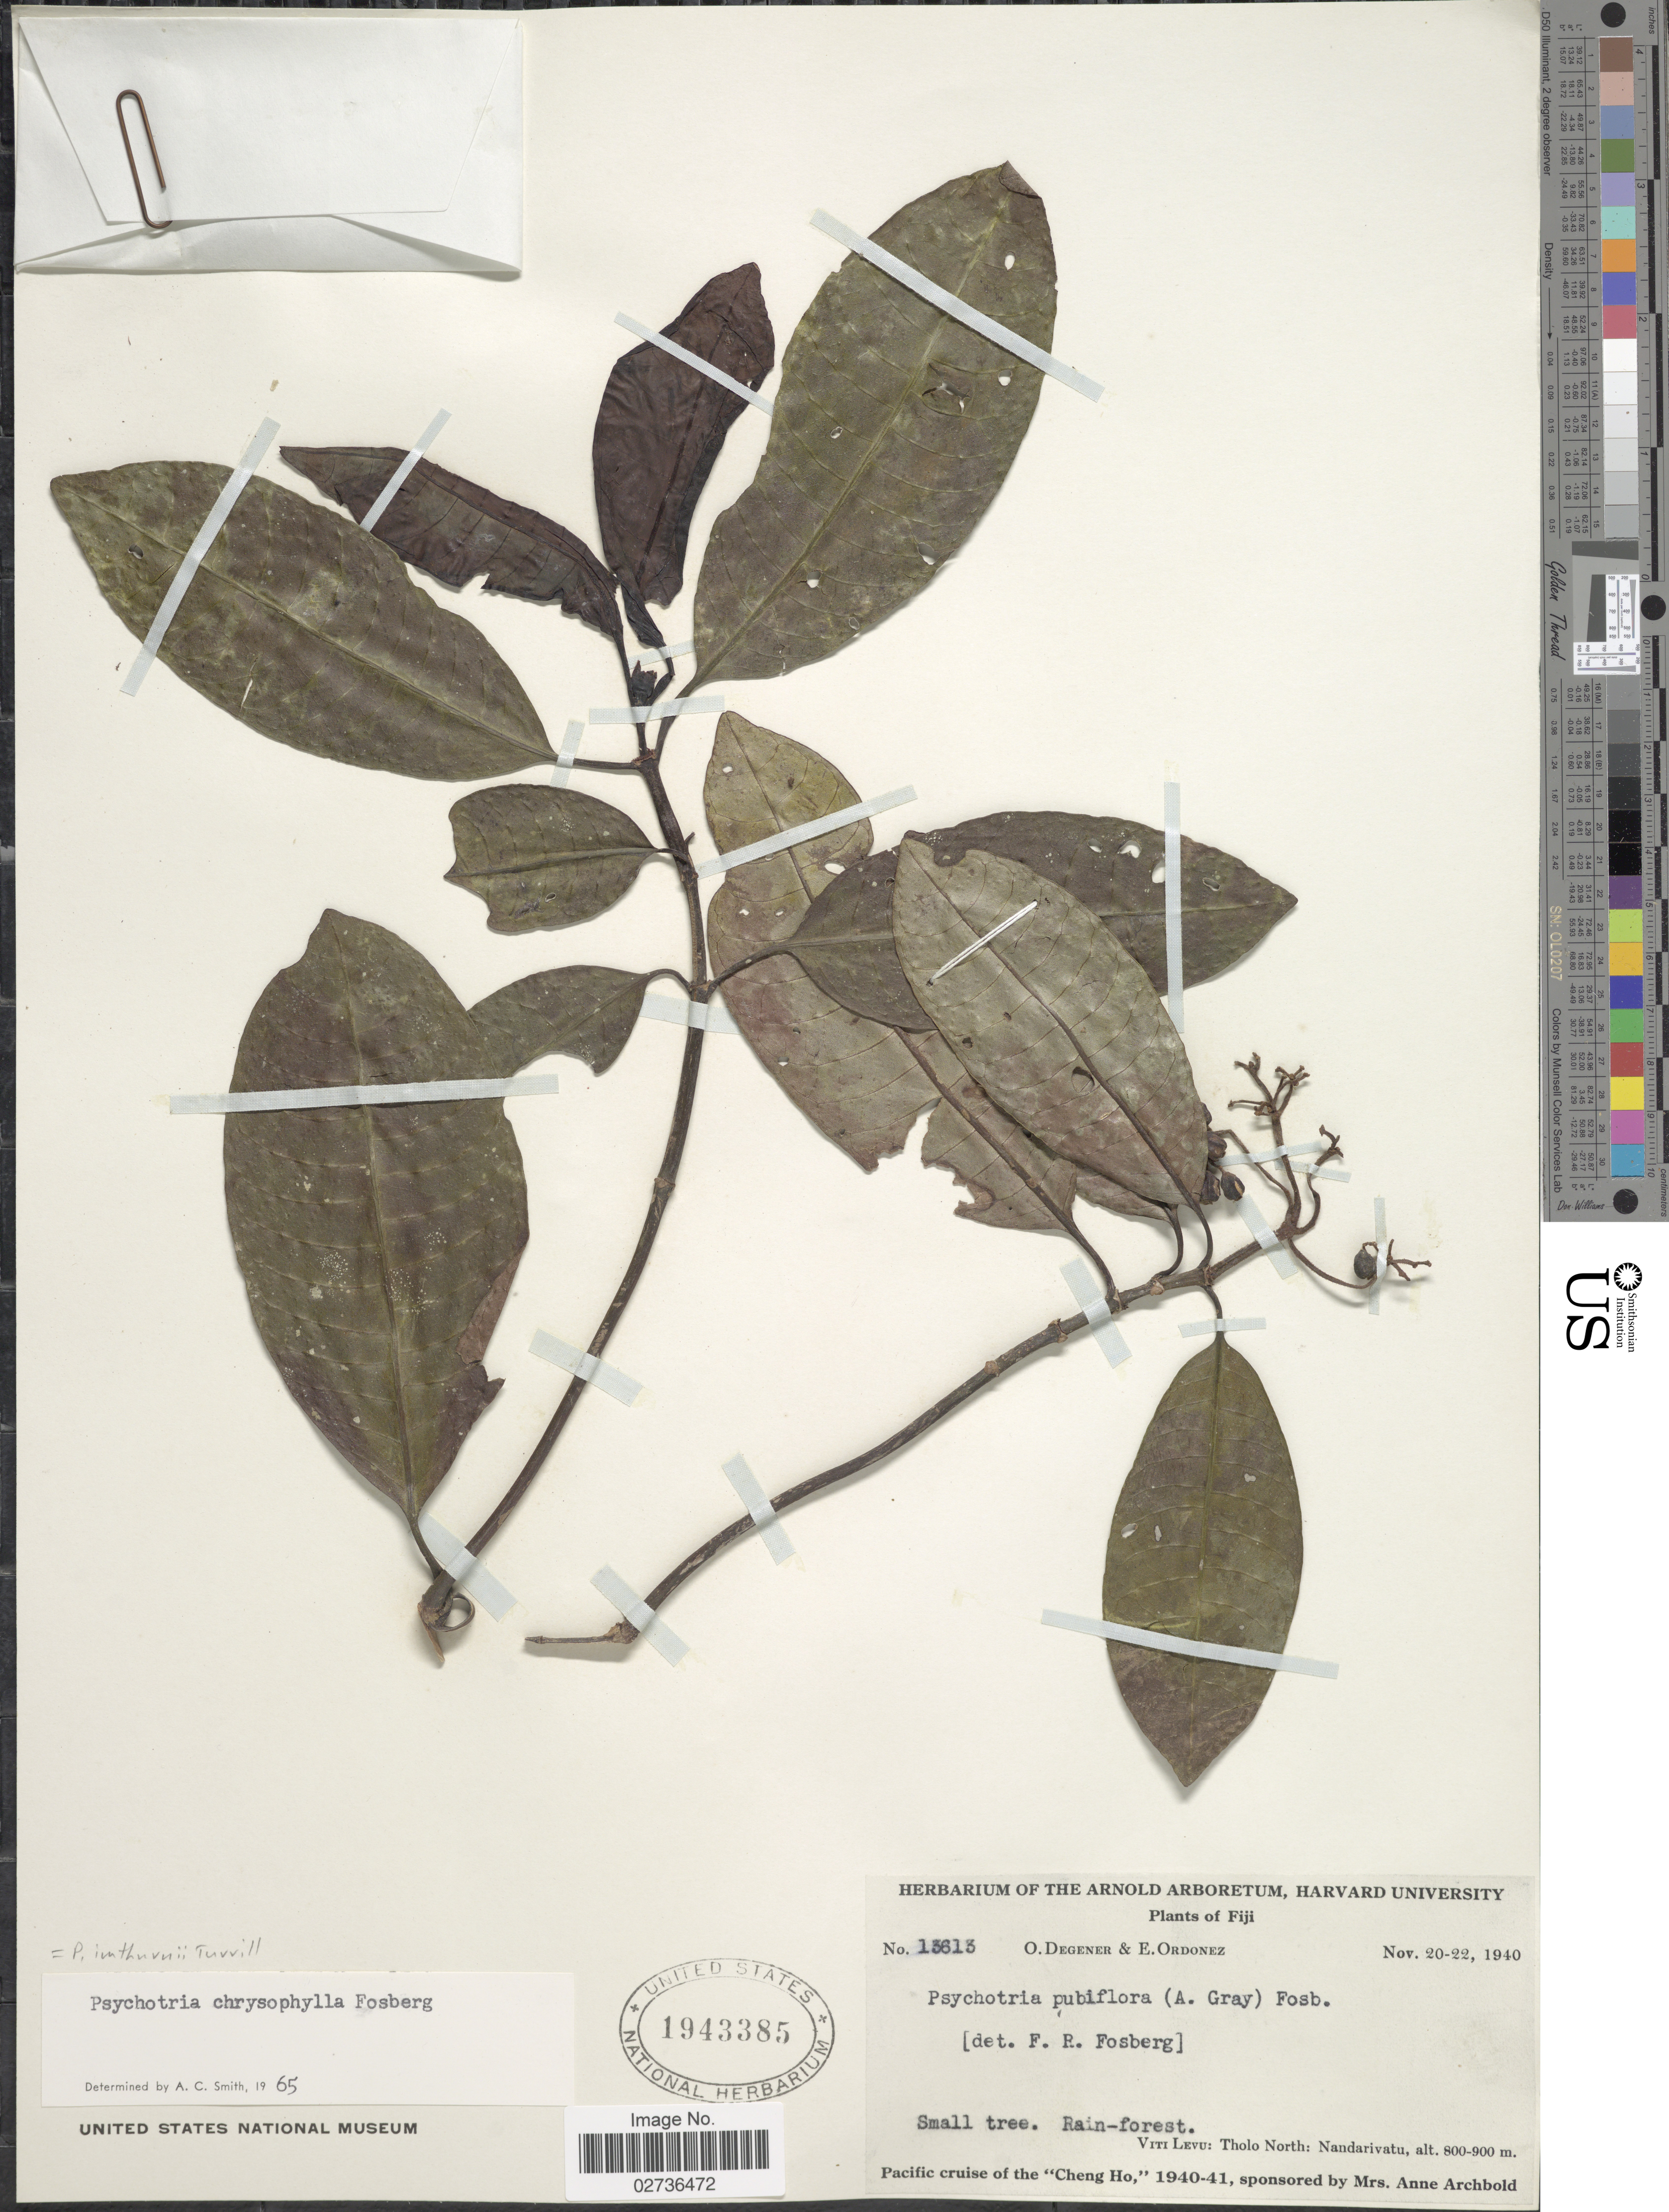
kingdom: Plantae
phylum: Tracheophyta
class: Magnoliopsida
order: Gentianales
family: Rubiaceae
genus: Psychotria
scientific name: Psychotria imthurnii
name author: Turrill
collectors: O. Degener & E. Ordonez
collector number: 13613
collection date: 1940-11-20/1940-11-22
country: Fiji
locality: Viti Levu: Tholo North: Nandarivatu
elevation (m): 800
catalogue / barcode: US 1943385